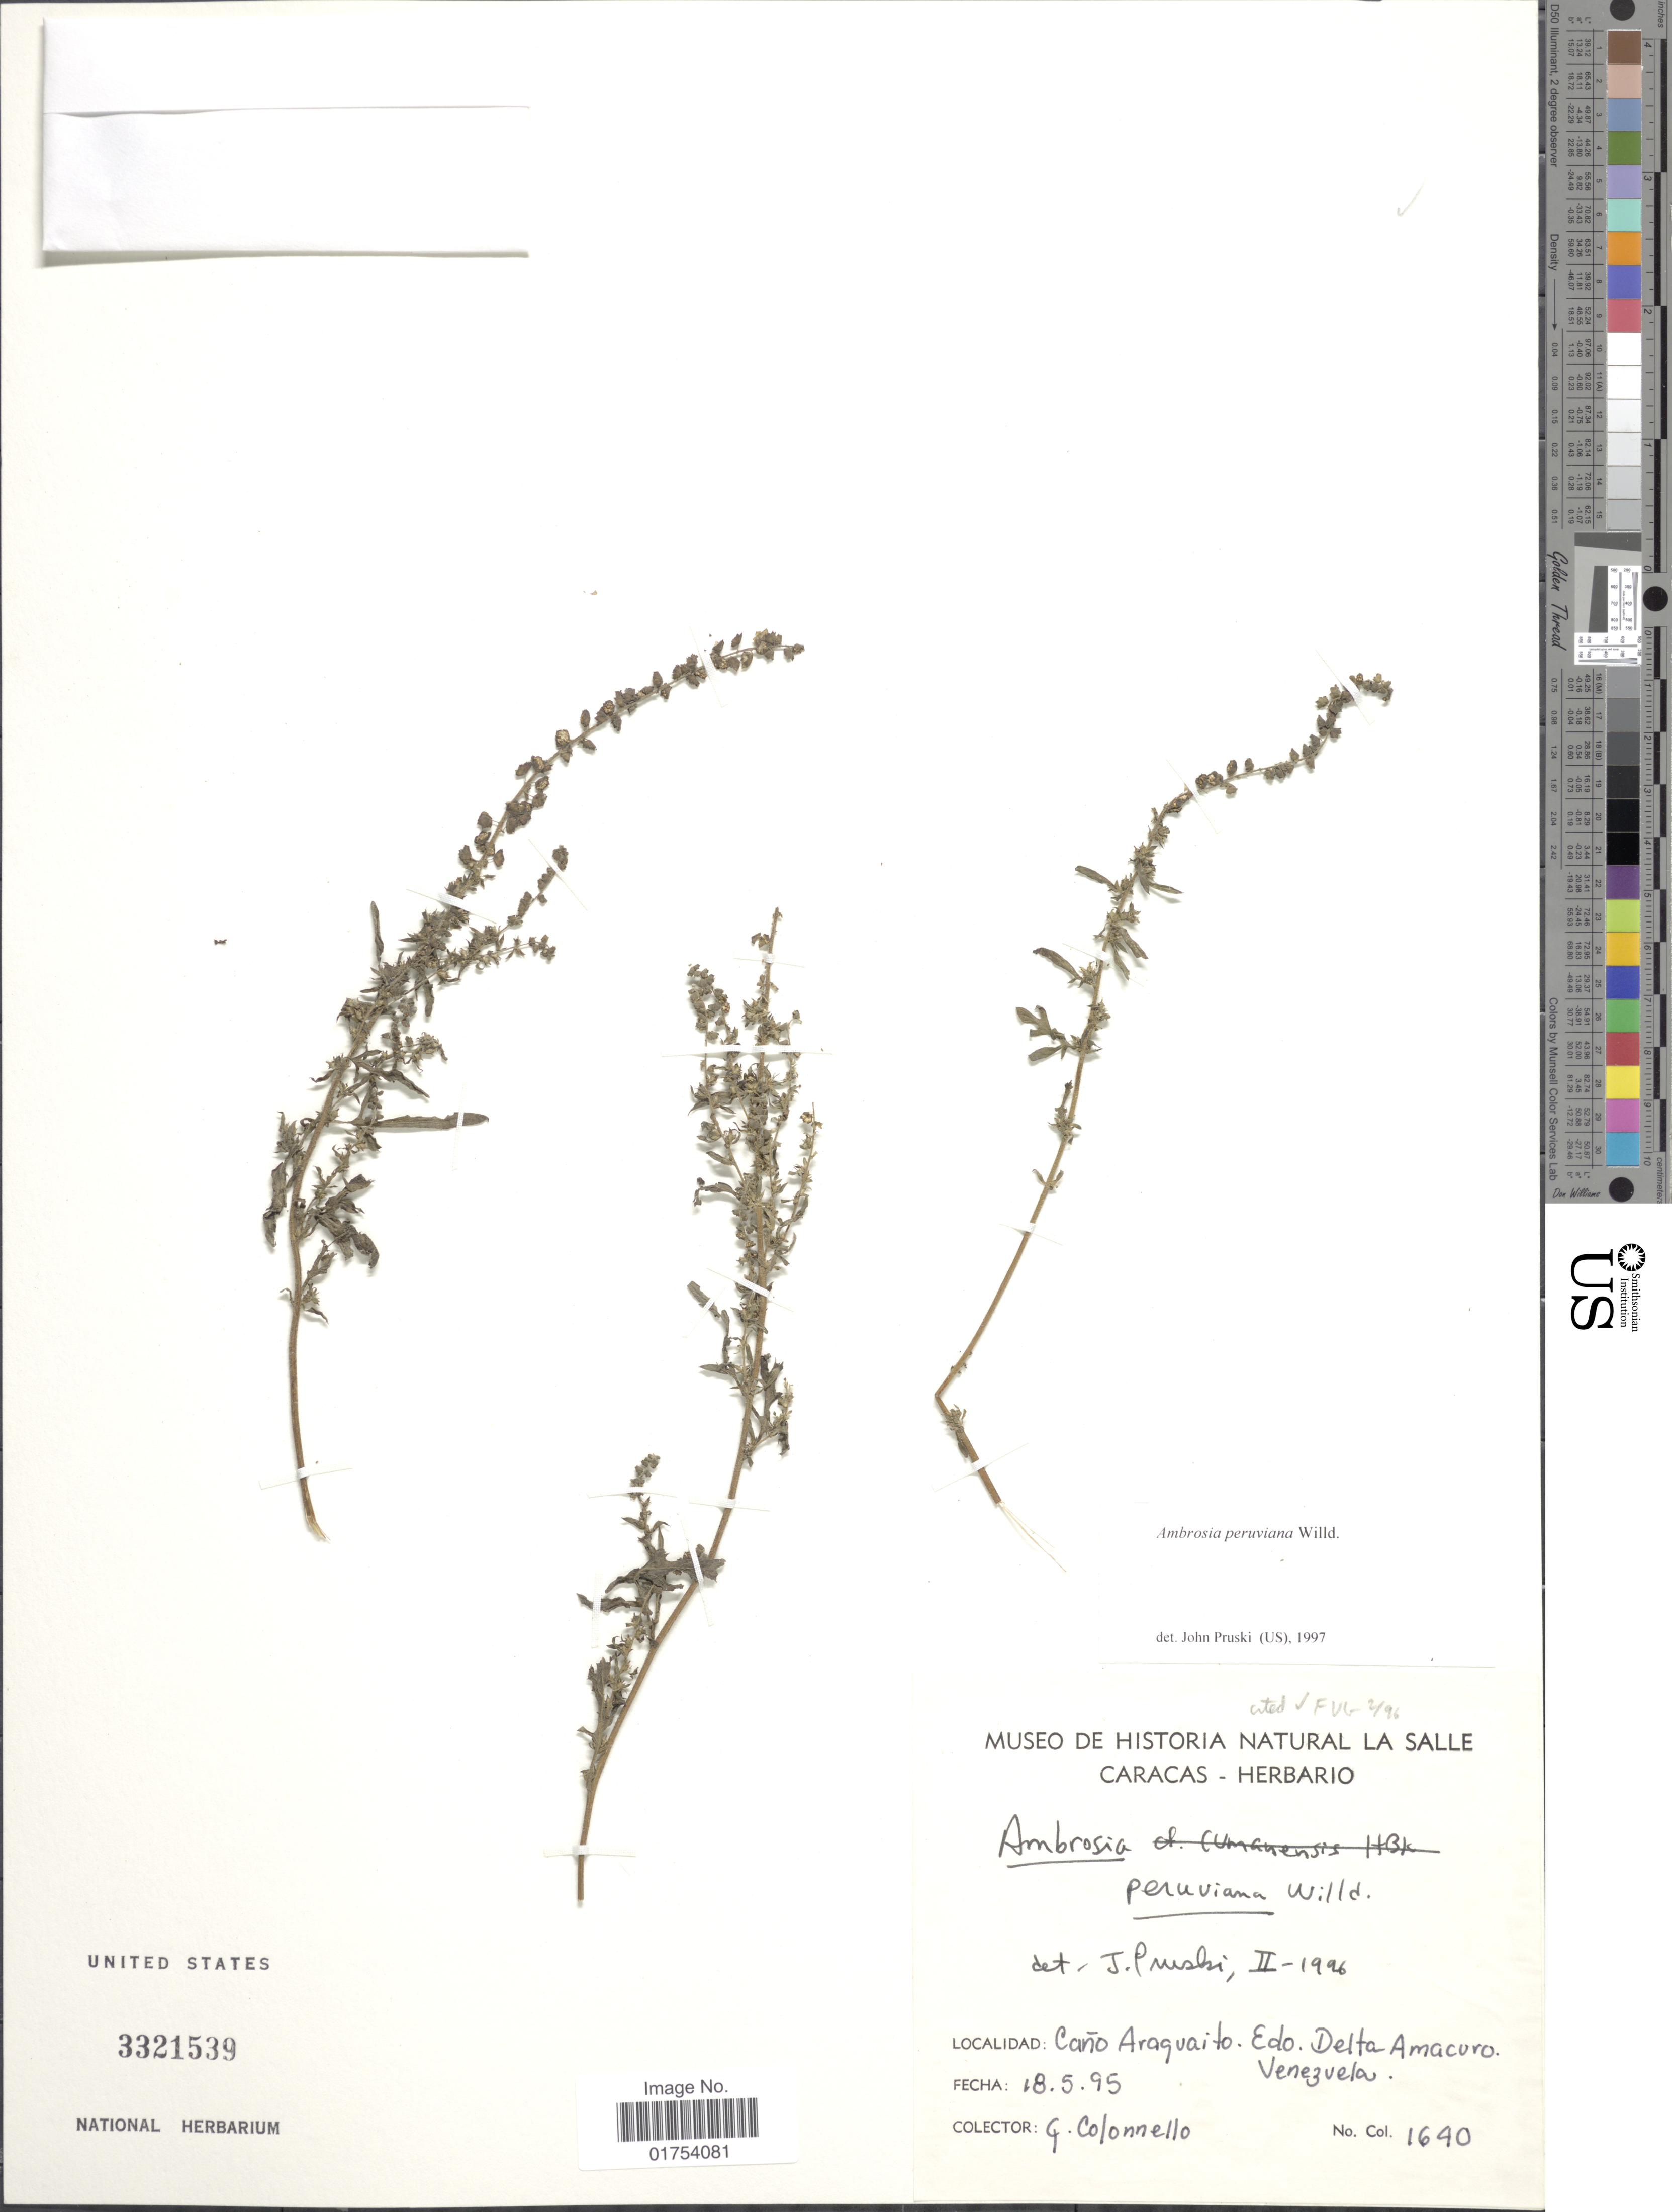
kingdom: Plantae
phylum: Tracheophyta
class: Magnoliopsida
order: Asterales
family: Asteraceae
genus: Ambrosia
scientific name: Ambrosia peruviana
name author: Willd.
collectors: G. Colonnello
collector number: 1640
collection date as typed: Transcribed d/m/y: 18/5/95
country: Venezuela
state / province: Delta Amacuro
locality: Cano Araquaito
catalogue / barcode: US 3321539